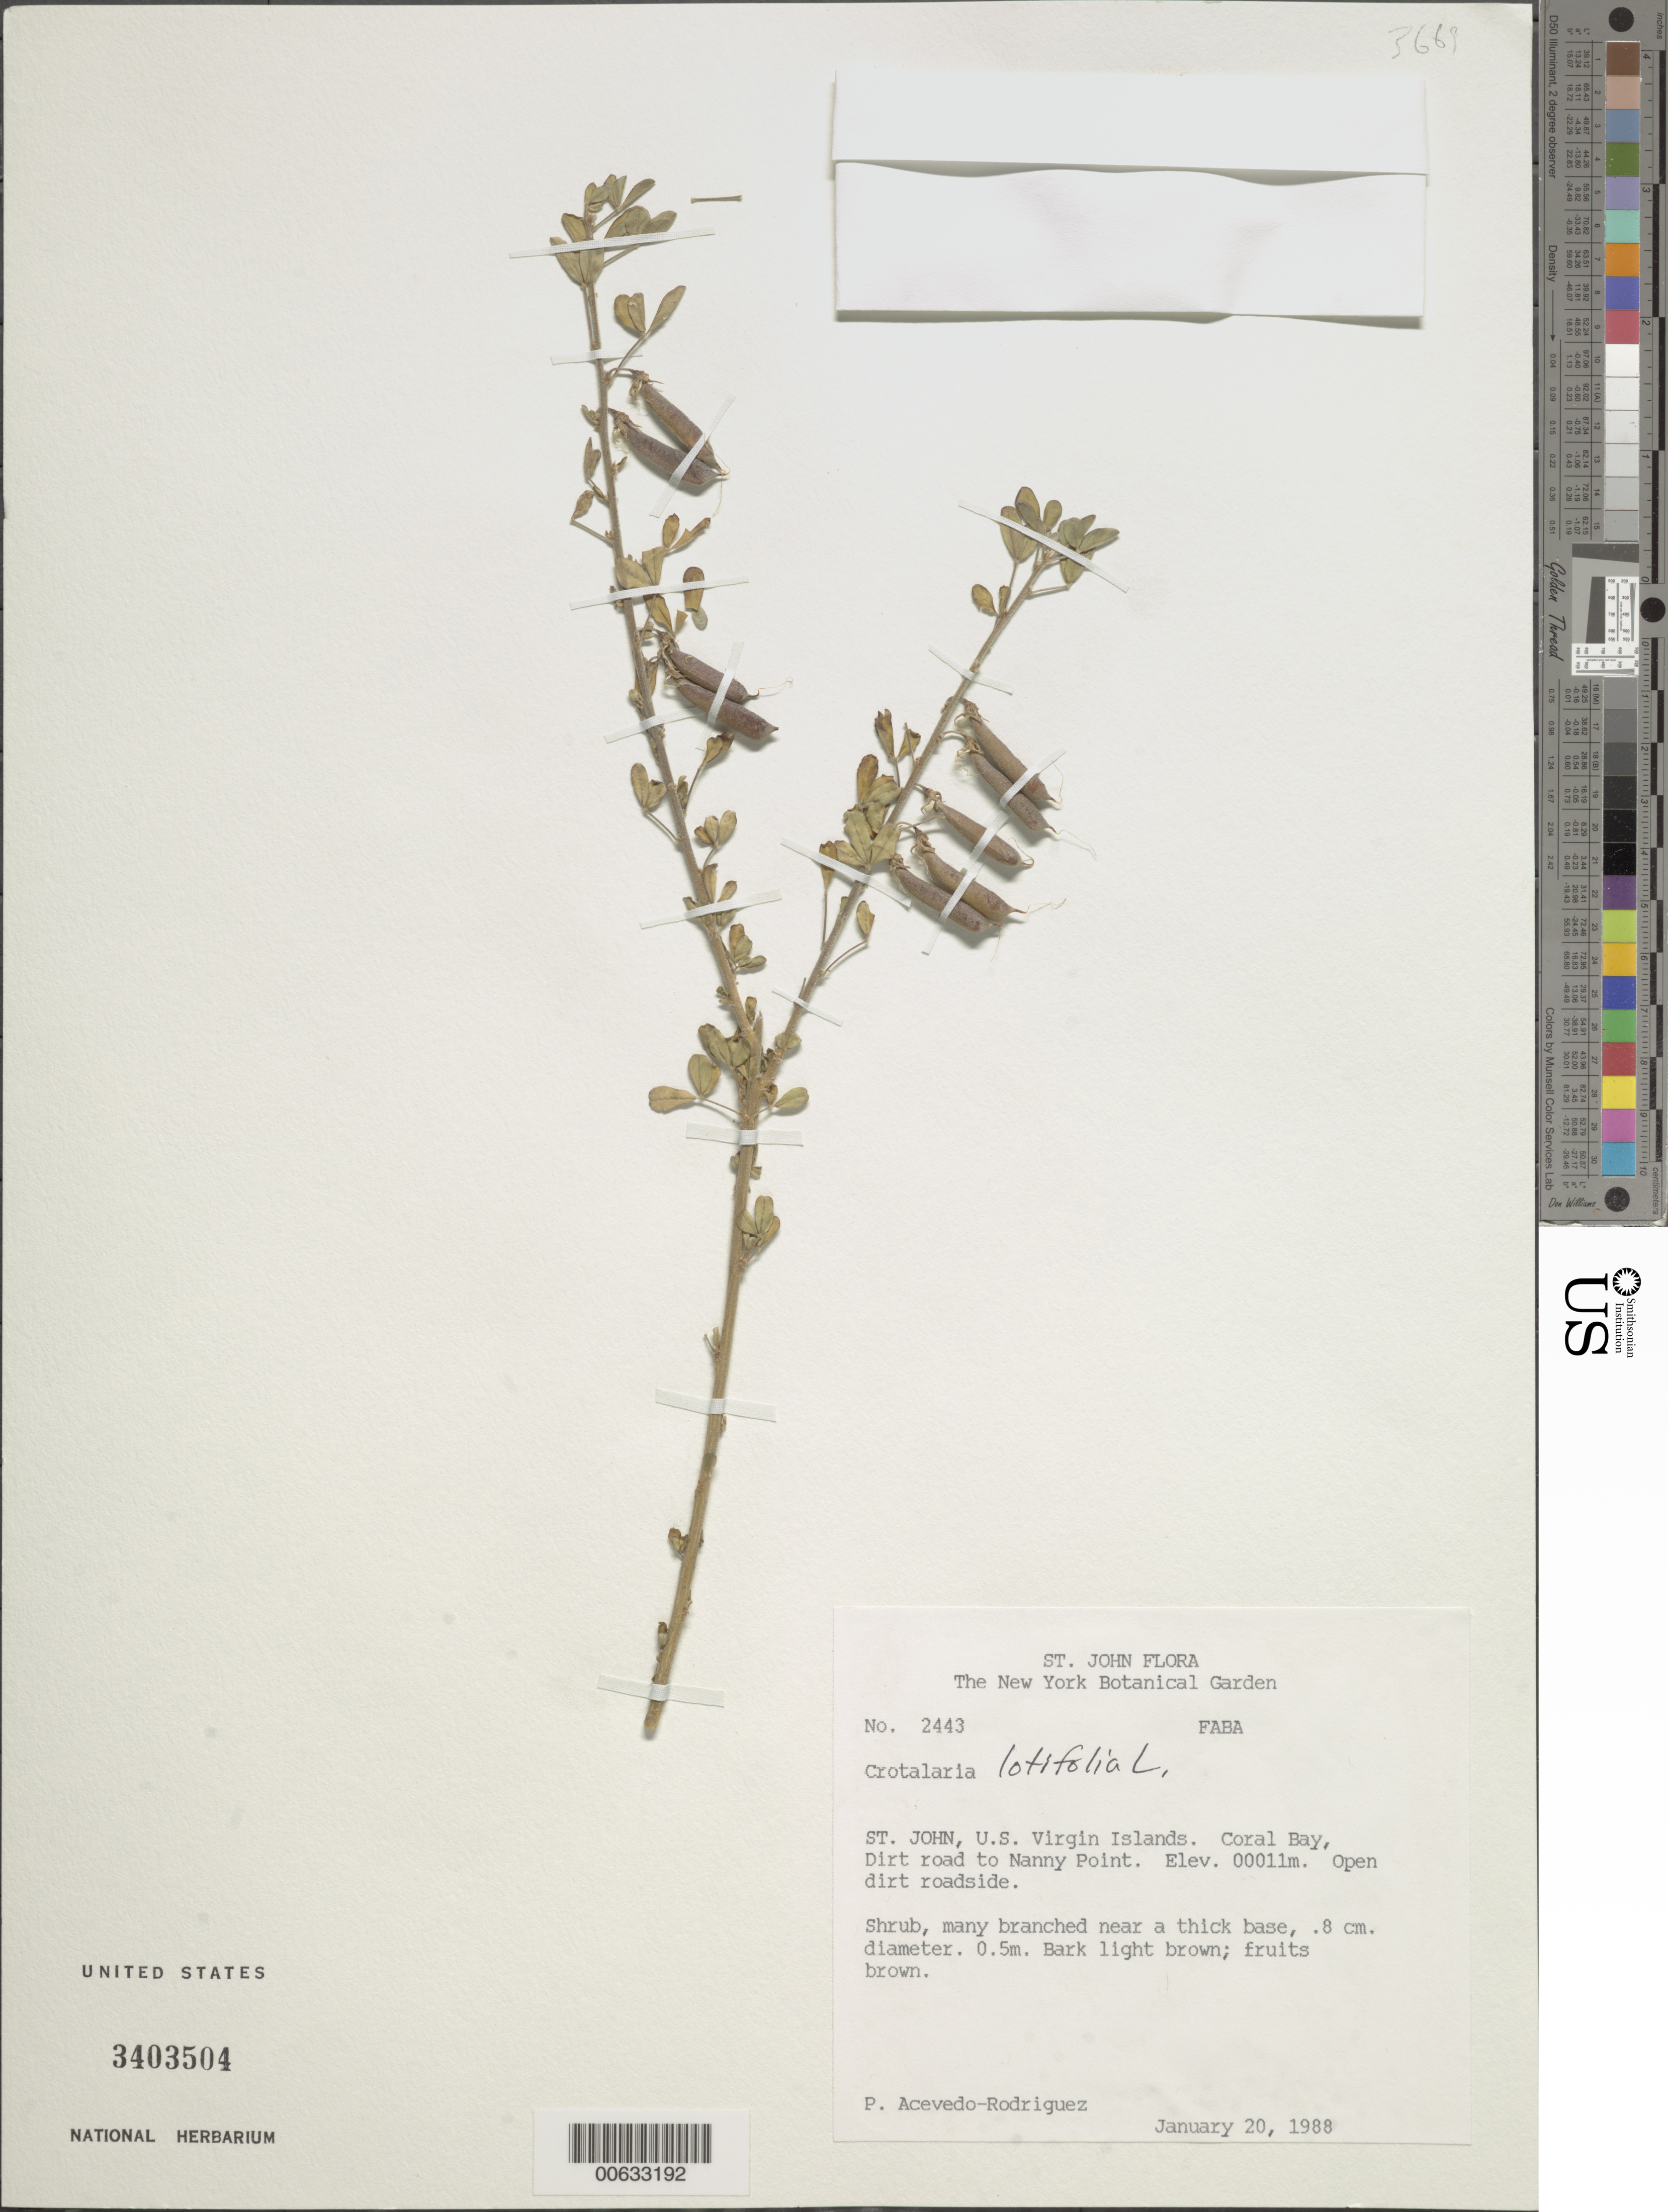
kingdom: Plantae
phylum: Tracheophyta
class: Magnoliopsida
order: Fabales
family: Fabaceae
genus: Crotalaria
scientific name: Crotalaria latifolia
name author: L.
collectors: P. Acevedo-Rodr.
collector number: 2443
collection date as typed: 20 Jan 1988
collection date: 1988-01-20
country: U.S. Virgin Islands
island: St. John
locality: Coral Bay Quarter; dirt road to Nanny Point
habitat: Open dirt roadside.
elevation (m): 11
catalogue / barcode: US 3403504